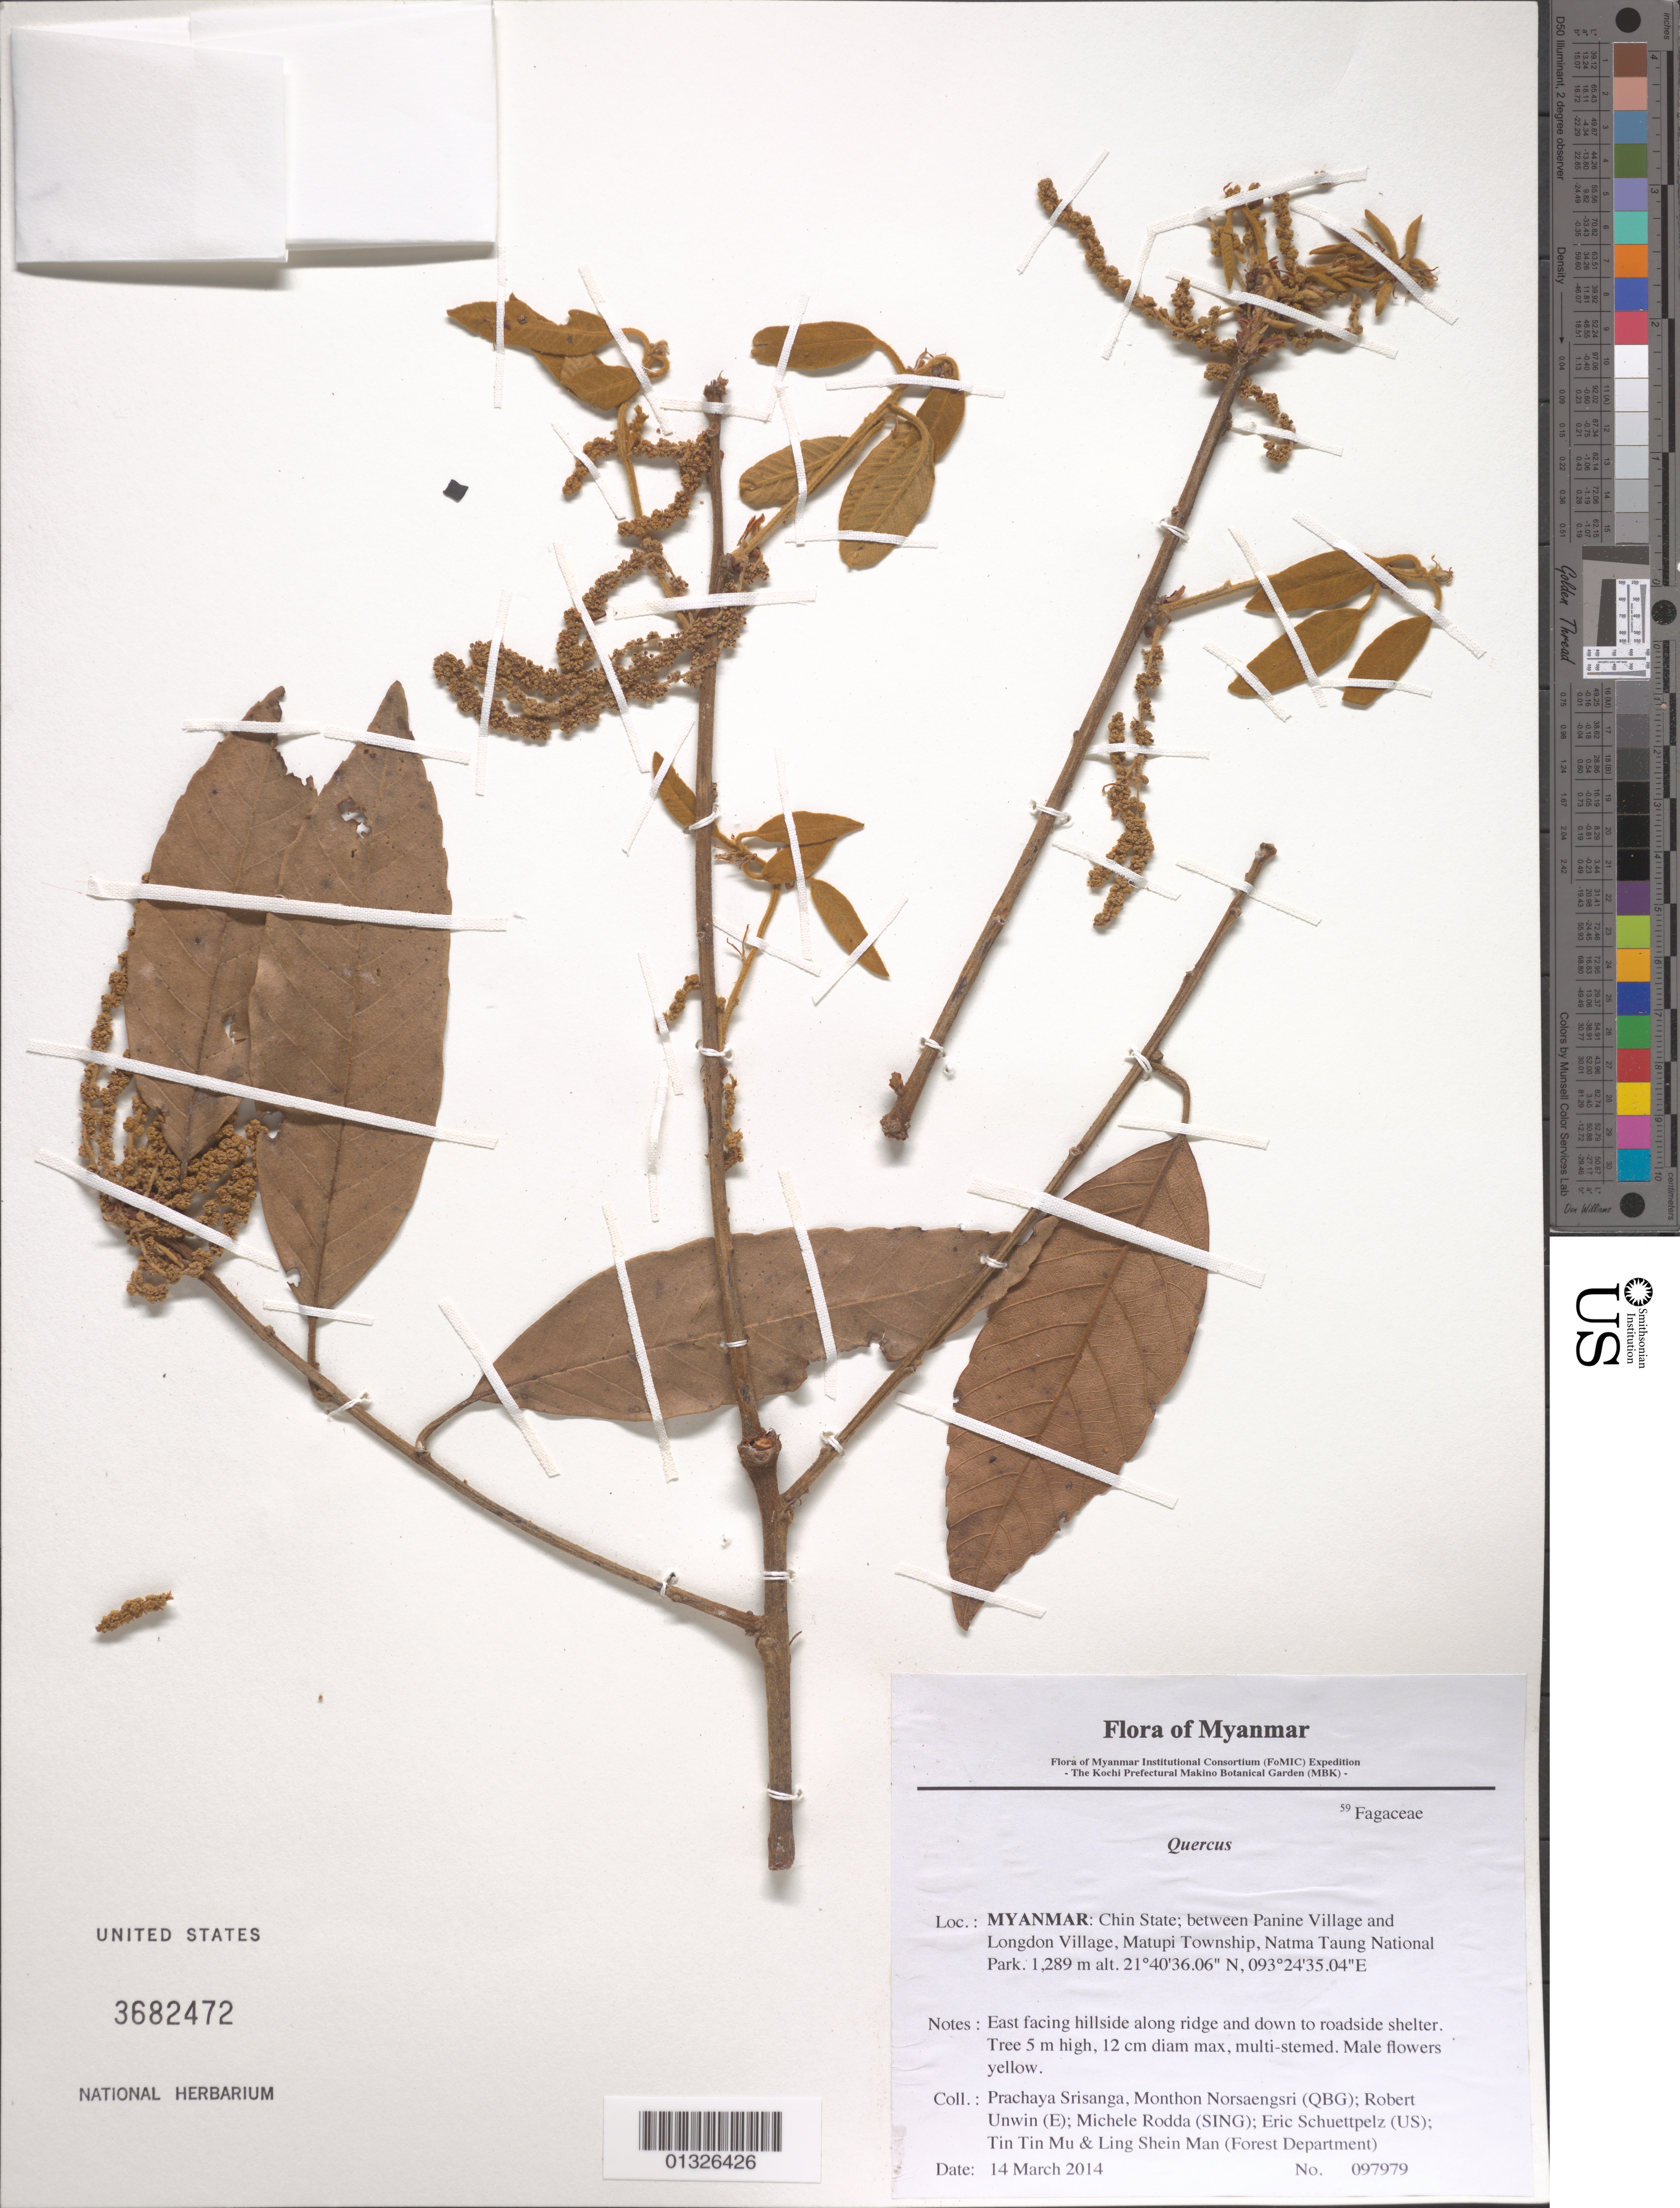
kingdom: Plantae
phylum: Tracheophyta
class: Magnoliopsida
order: Fagales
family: Fagaceae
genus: Quercus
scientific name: Quercus sp.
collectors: P. Srisanga, M. Norsaengsri, R. Unwin, M. Rodda, E. Schuettpelz, Tin Tin Mu & Ling Shein Man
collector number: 97979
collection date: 2014-03-14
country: Myanmar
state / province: Chin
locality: Between Panine Village and Longdon Village, Matupi Township, Natma Taung National Park.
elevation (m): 1289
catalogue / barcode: US 3682472